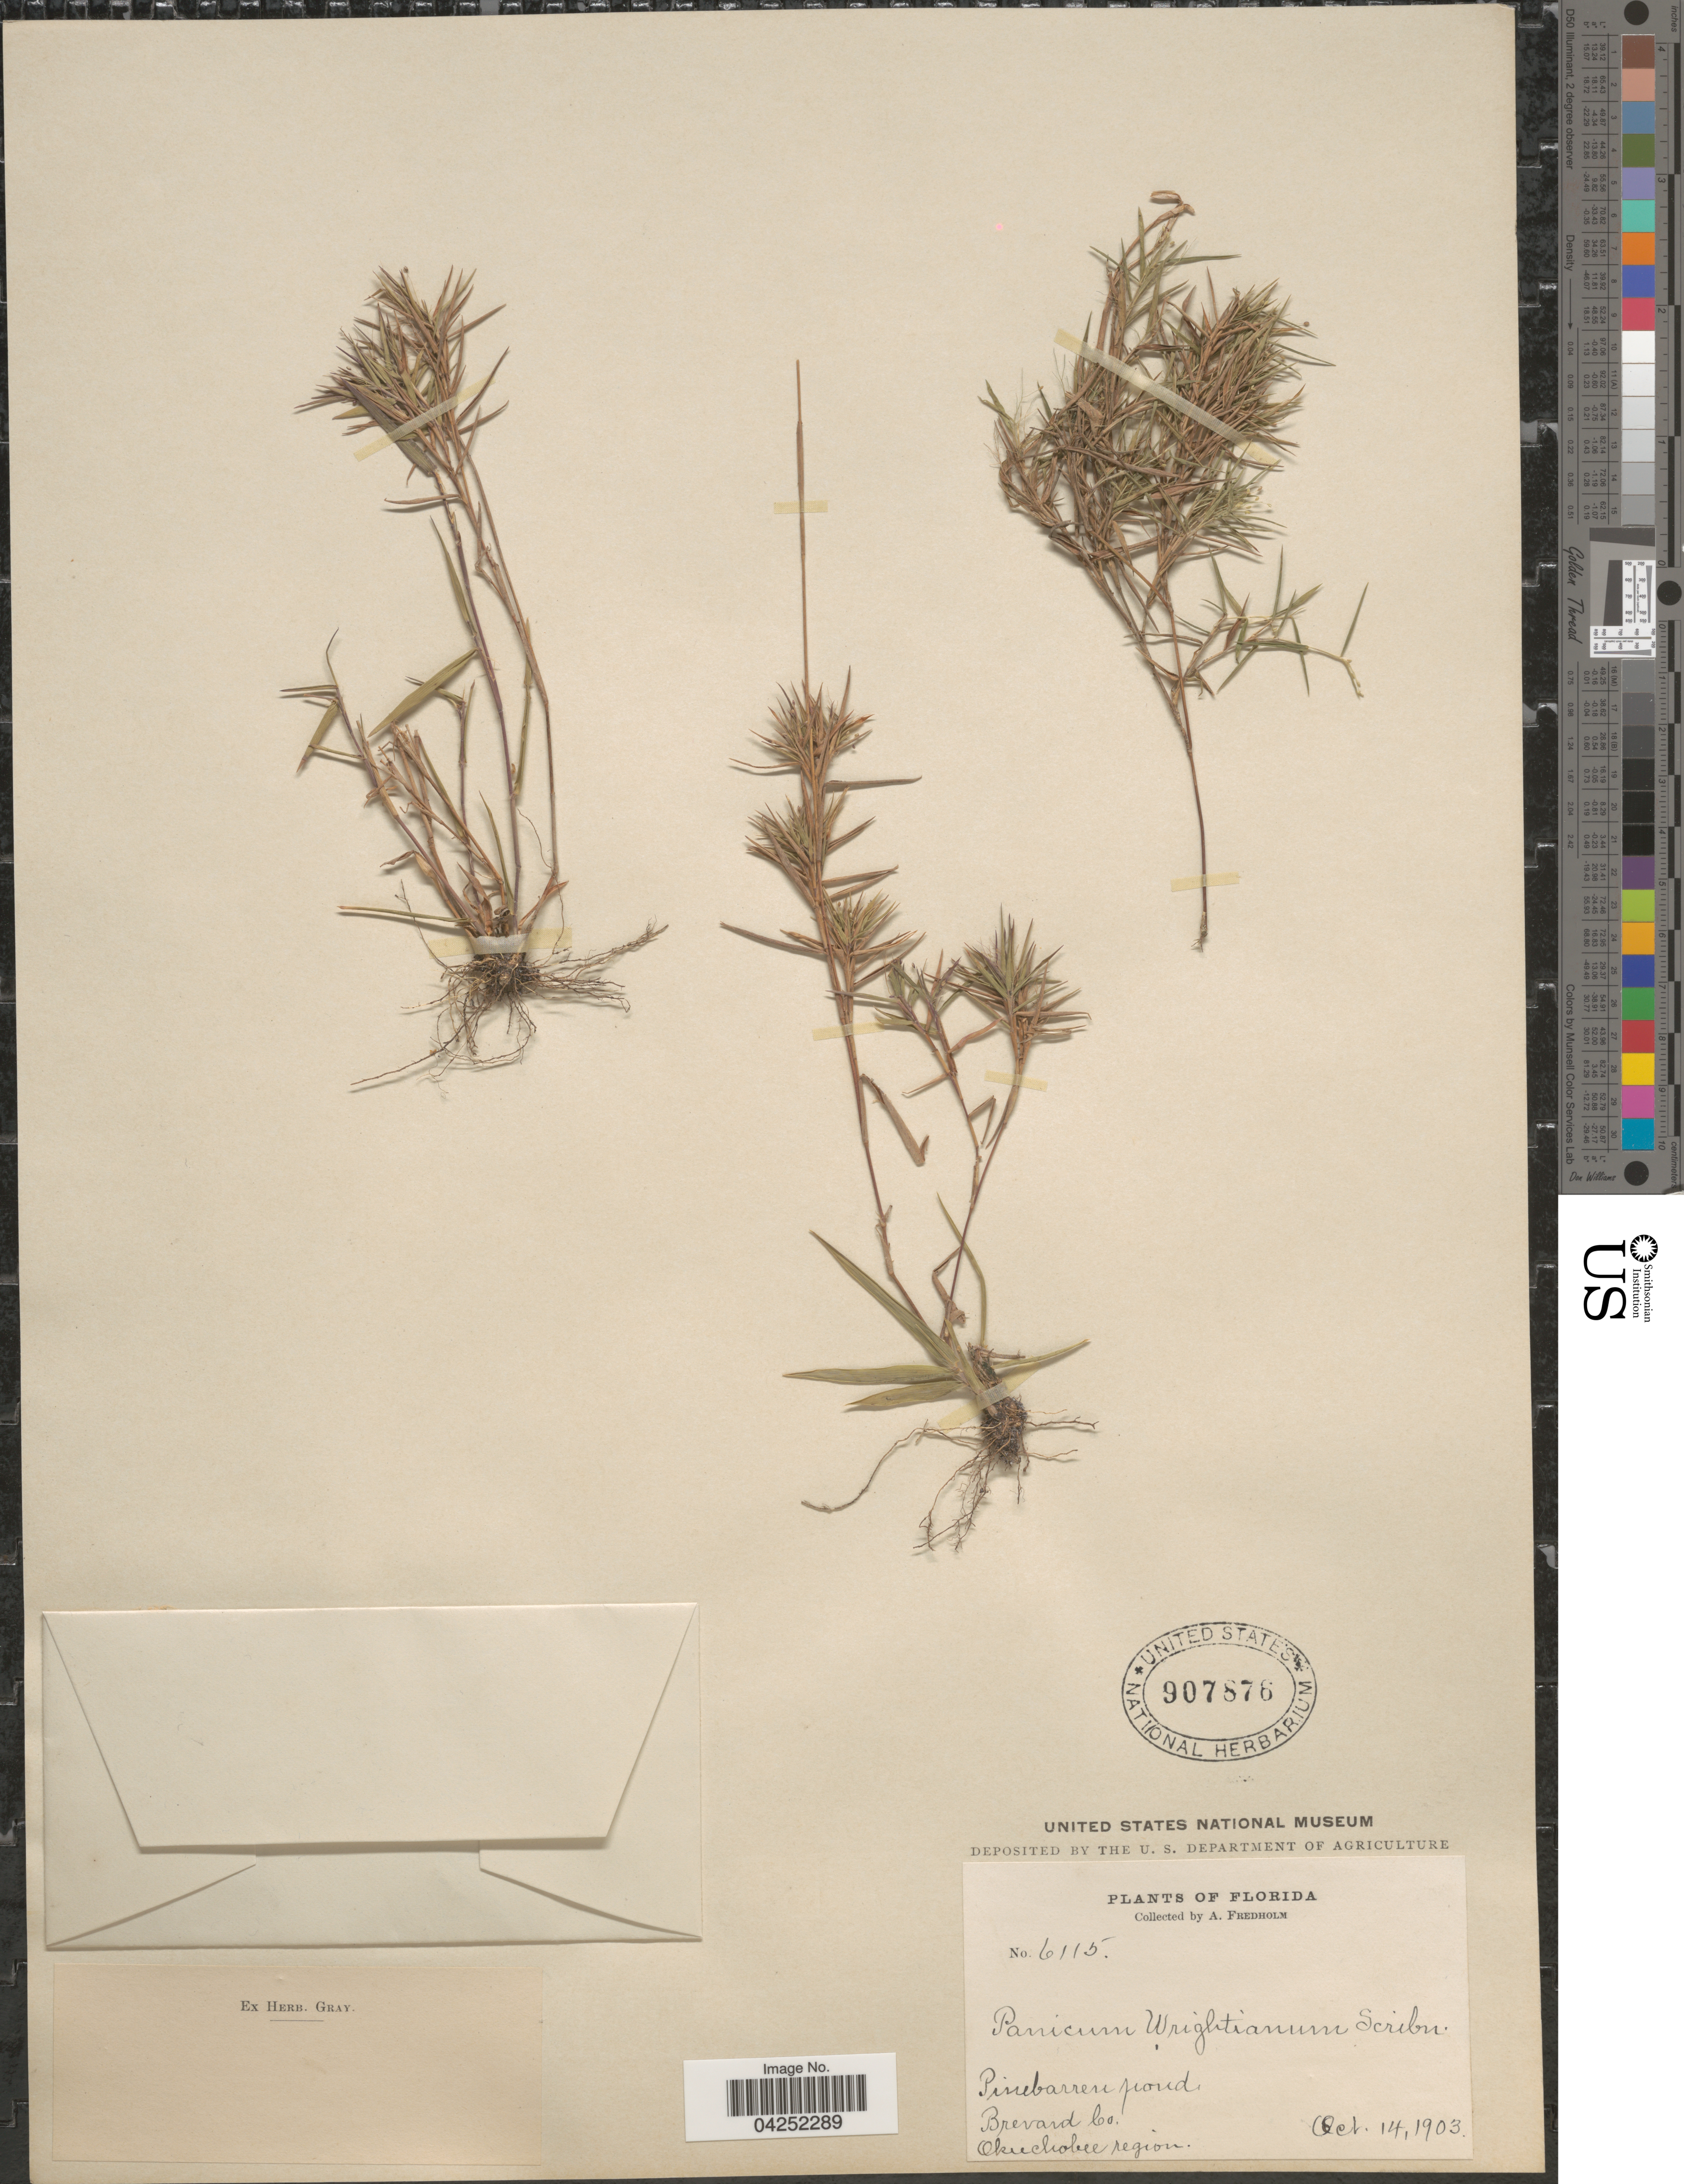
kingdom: Plantae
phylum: Tracheophyta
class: Liliopsida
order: Poales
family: Poaceae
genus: Dichanthelium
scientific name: Dichanthelium acuminatum var. longiligulatum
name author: (Nash) Gould & C.A. Clark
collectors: A. Fredholm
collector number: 6115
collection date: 1903-10-14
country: United States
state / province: Florida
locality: Pinebarren pond. Brevard Co. Okeechobee region.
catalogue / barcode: US 907876